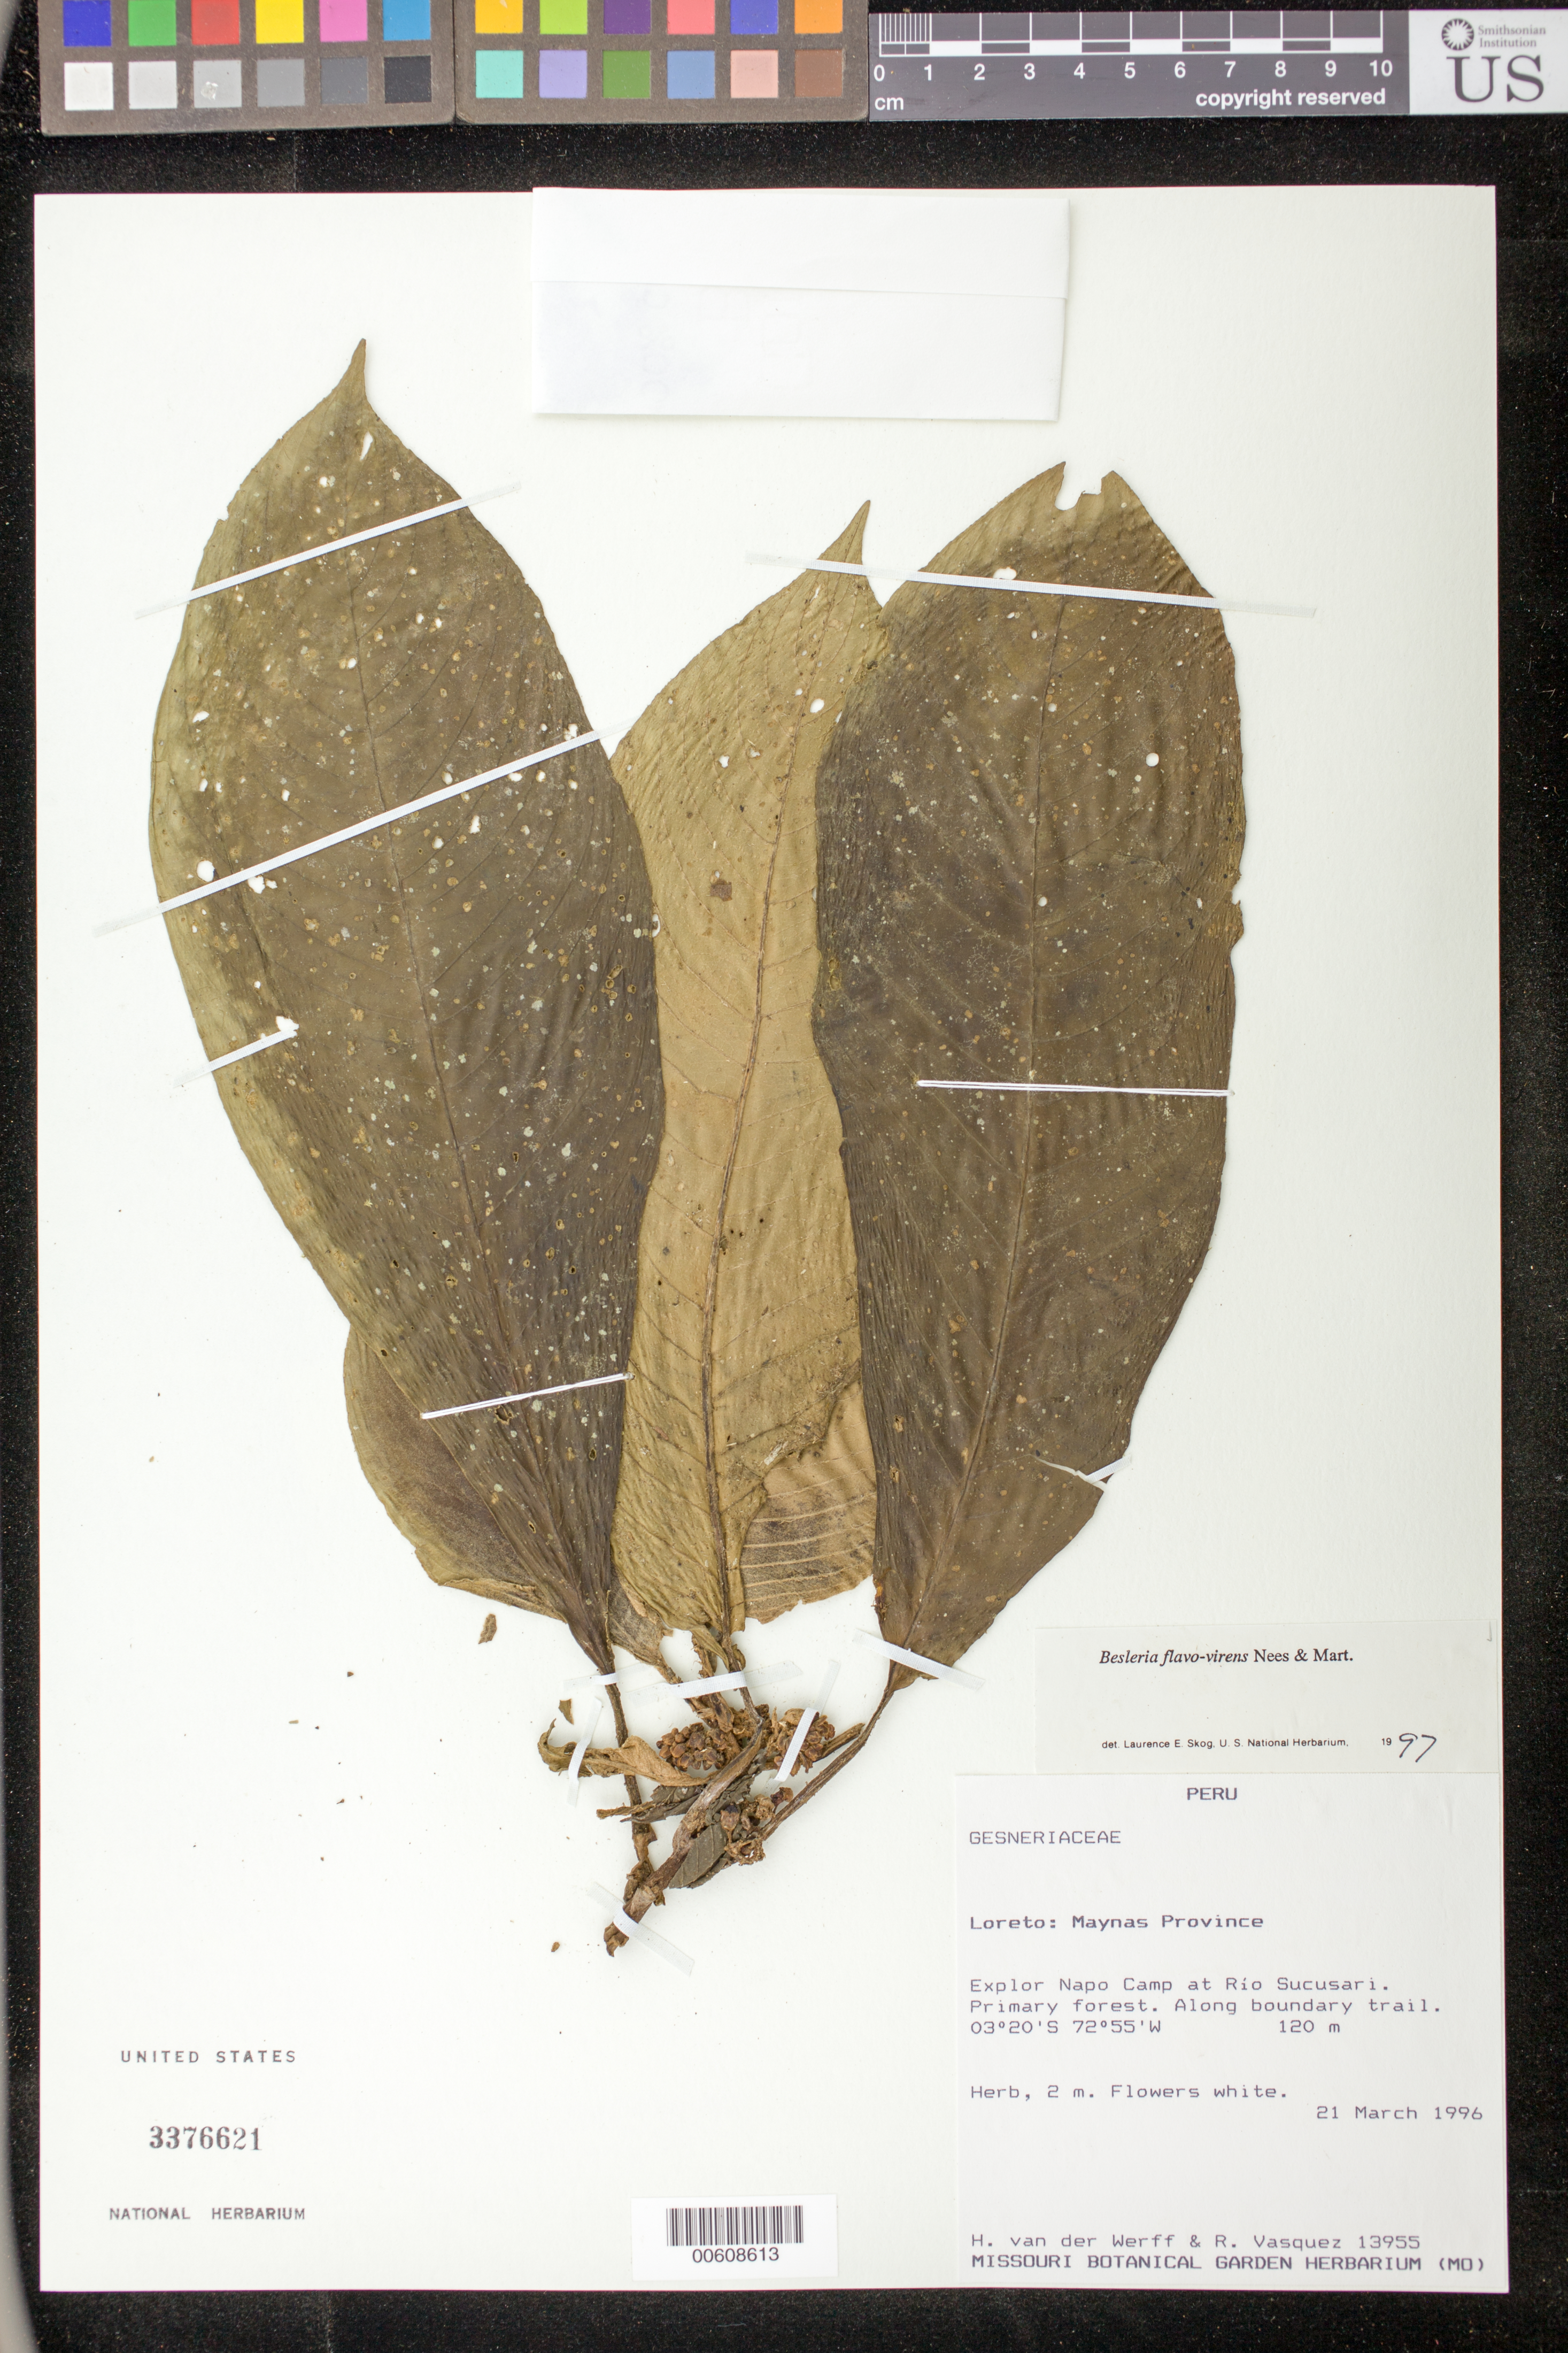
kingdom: Plantae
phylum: Tracheophyta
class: Magnoliopsida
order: Lamiales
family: Gesneriaceae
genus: Besleria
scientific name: Besleria flavo-virens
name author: Nees & Mart.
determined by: Skog, Laurence E.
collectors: H. van der Werff & R. Vásquez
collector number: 13955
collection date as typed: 21 Mar 1996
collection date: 1996-03-21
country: Peru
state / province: Loreto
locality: Prov. Maynas; Explor Napo Camp at Río Sucusari; along boundary trail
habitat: Primary forest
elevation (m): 120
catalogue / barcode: US 3376621